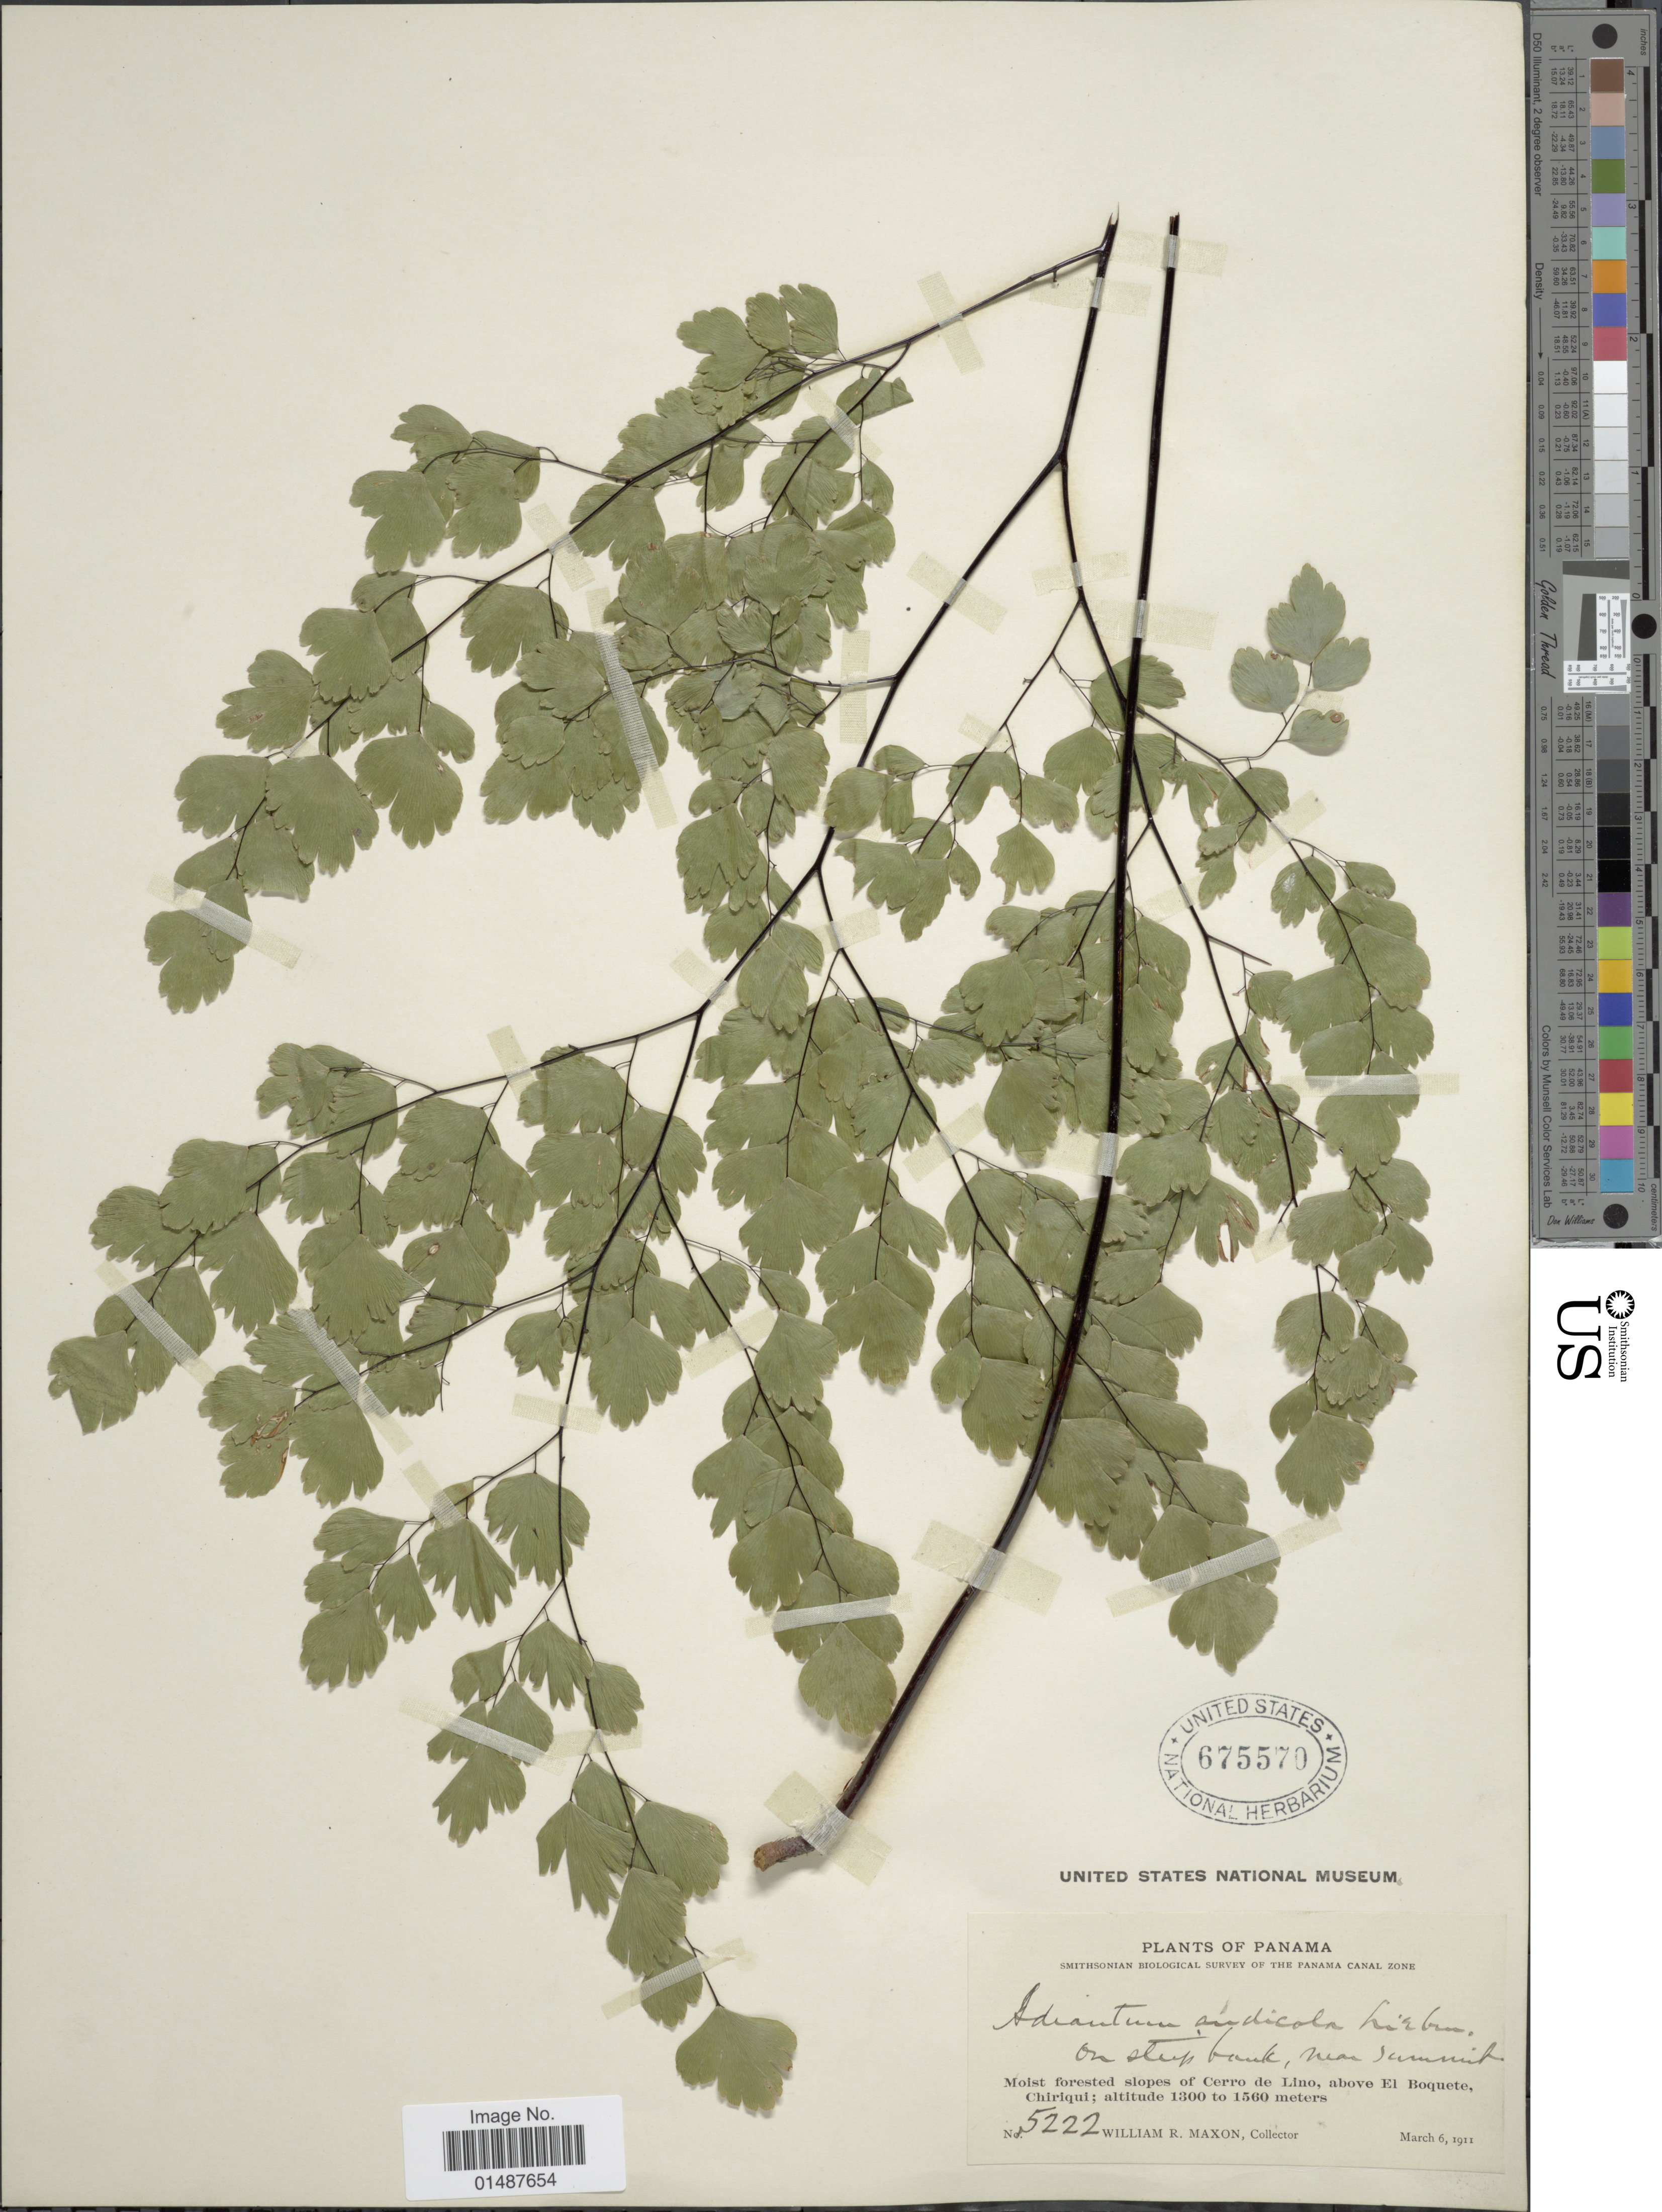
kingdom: Plantae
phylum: Tracheophyta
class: Polypodiopsida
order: Polypodiales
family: Pteridaceae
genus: Adiantum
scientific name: Adiantum andicola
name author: Liebm.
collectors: W. R. Maxon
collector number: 5222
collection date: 1911-03-06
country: Panama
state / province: Chiriqui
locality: On the steep bank, near summit, moist forested slopes of Cerro de Lino, above El Boquete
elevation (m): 1300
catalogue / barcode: US 675570